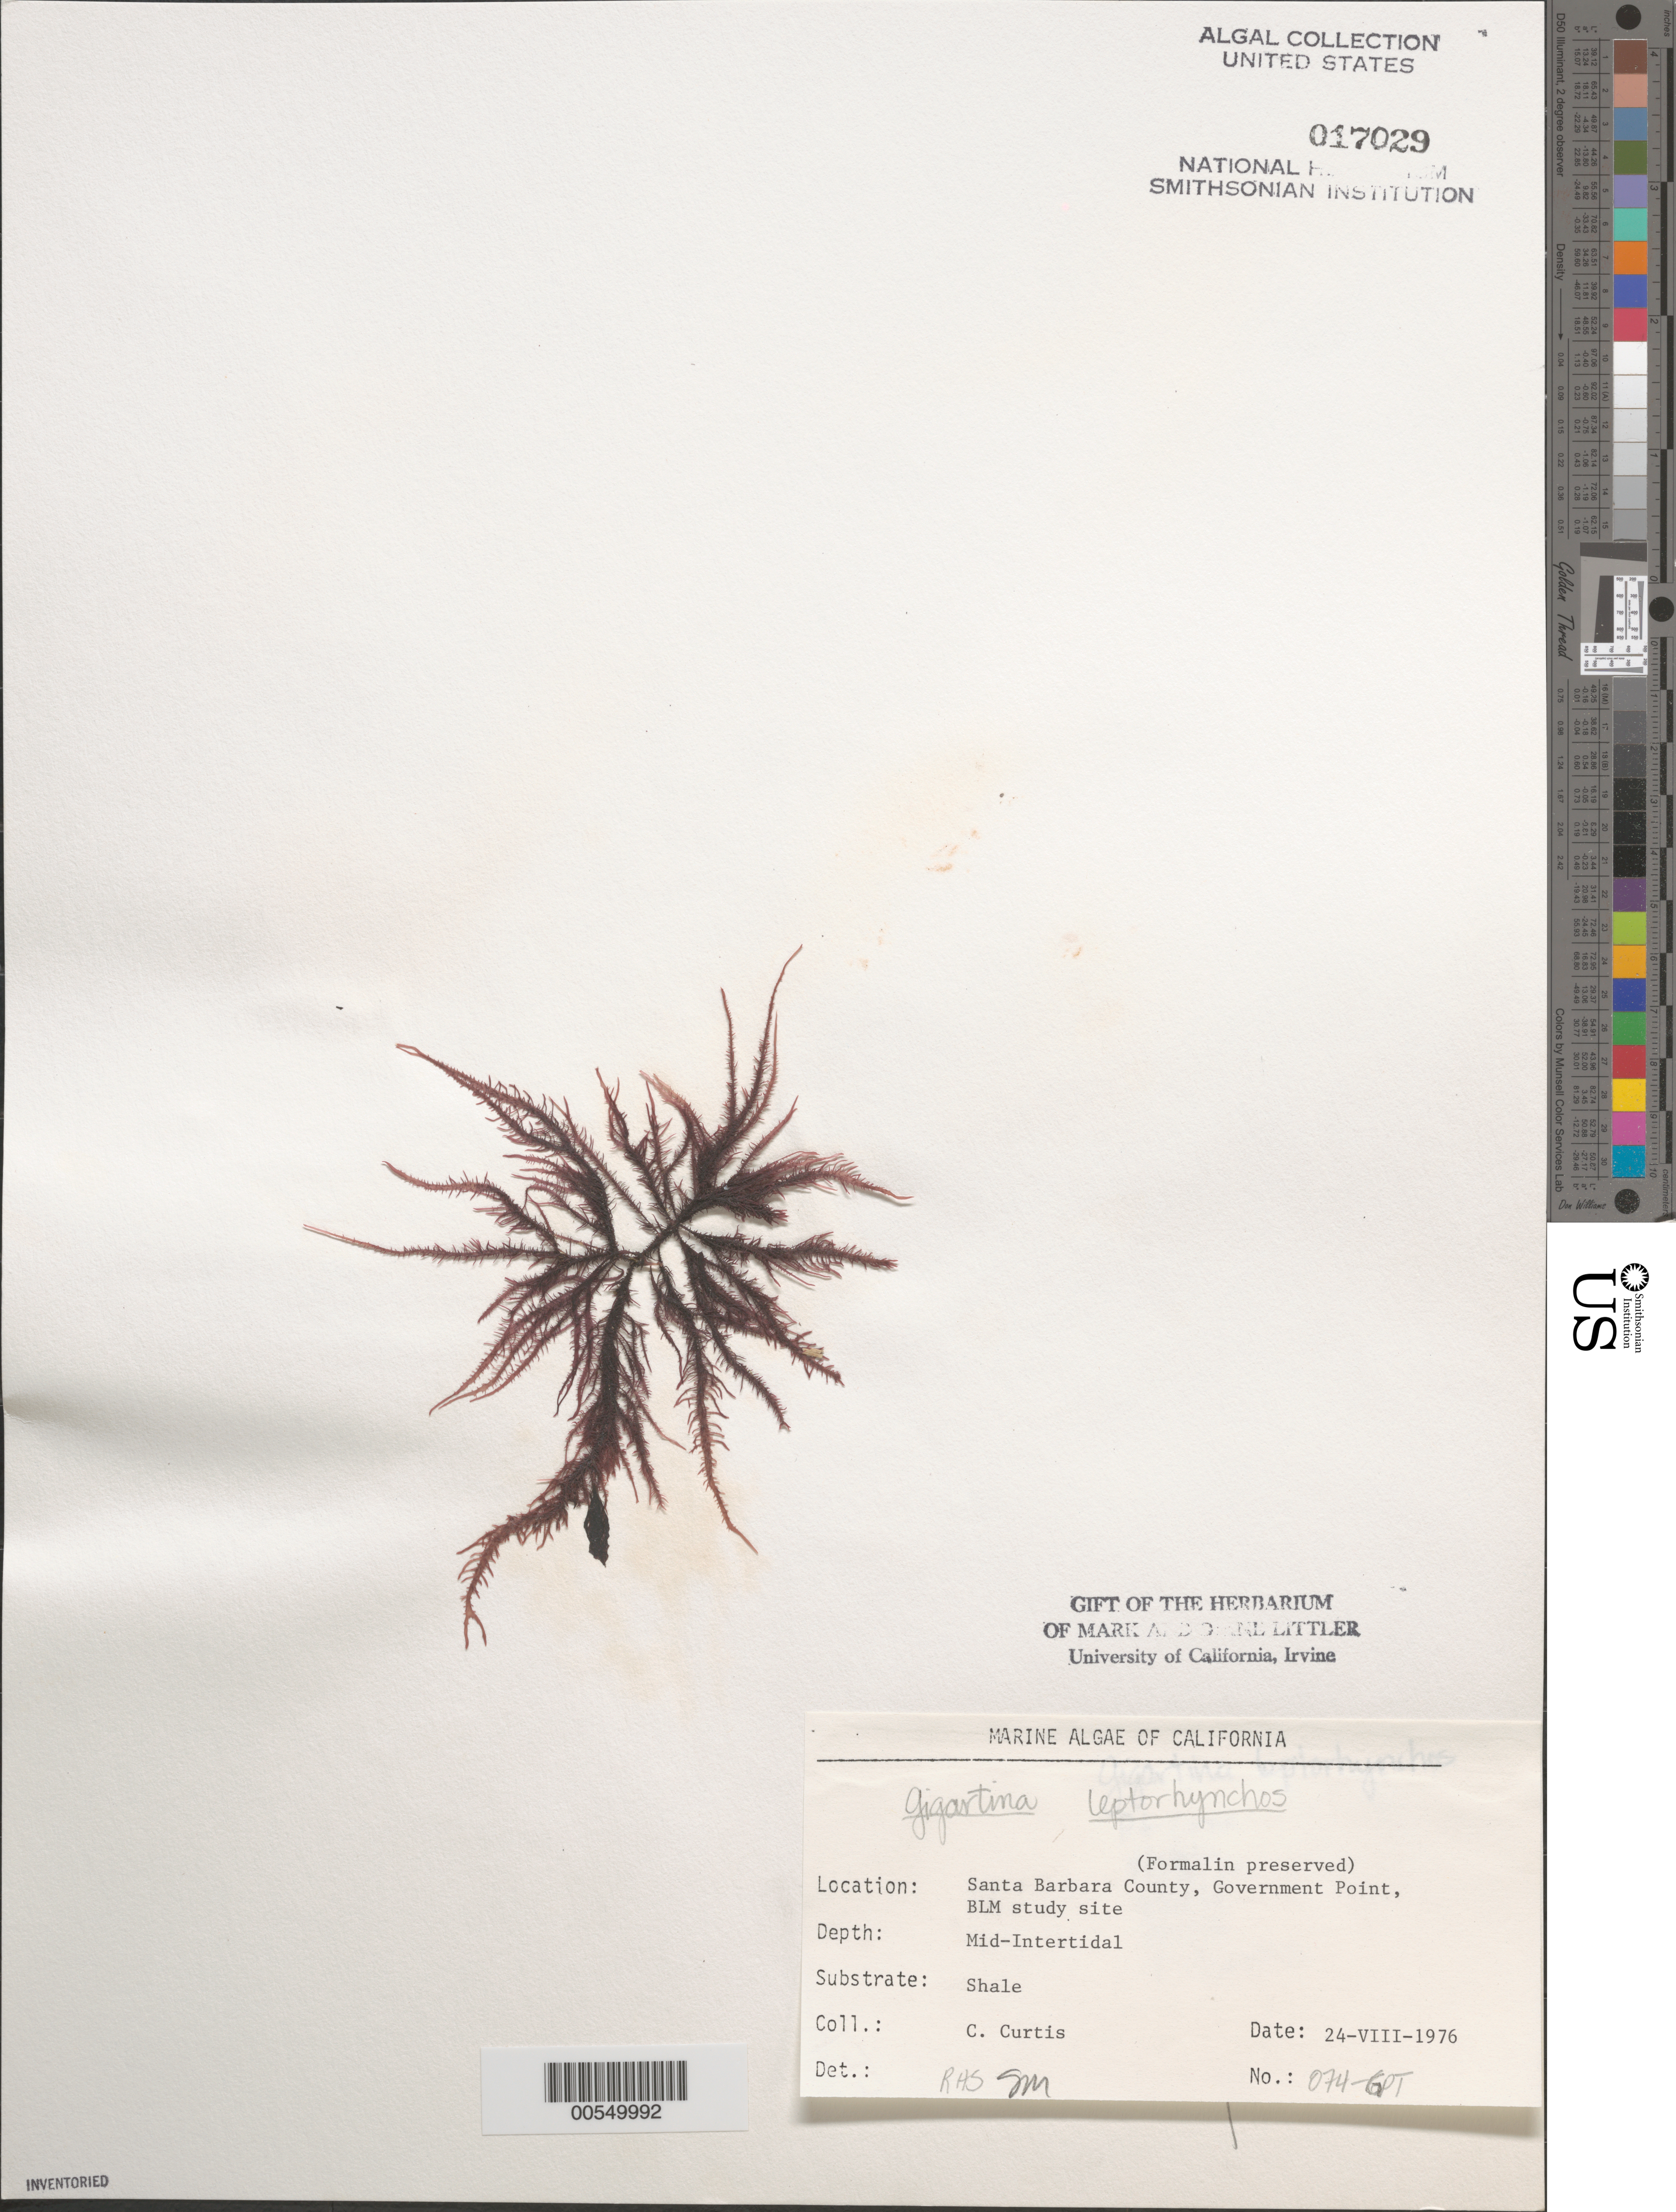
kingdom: Plantae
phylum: Rhodophyta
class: Florideophyceae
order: Gigartinales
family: Gigartinaceae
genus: Mazzaella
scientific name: Mazzaella leptorhynchos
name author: (J. Agardh) Leister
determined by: Algae name updating Project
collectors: C. Curtis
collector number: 074-gpt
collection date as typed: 24 Aug 1976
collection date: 1976-08-24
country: United States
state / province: California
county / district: Santa Barbara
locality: Government Point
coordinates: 34 26'31"N, 120 24'06"W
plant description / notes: BLM-SOCALBIGHT Rocky Intertidal Survey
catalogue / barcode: US 17029